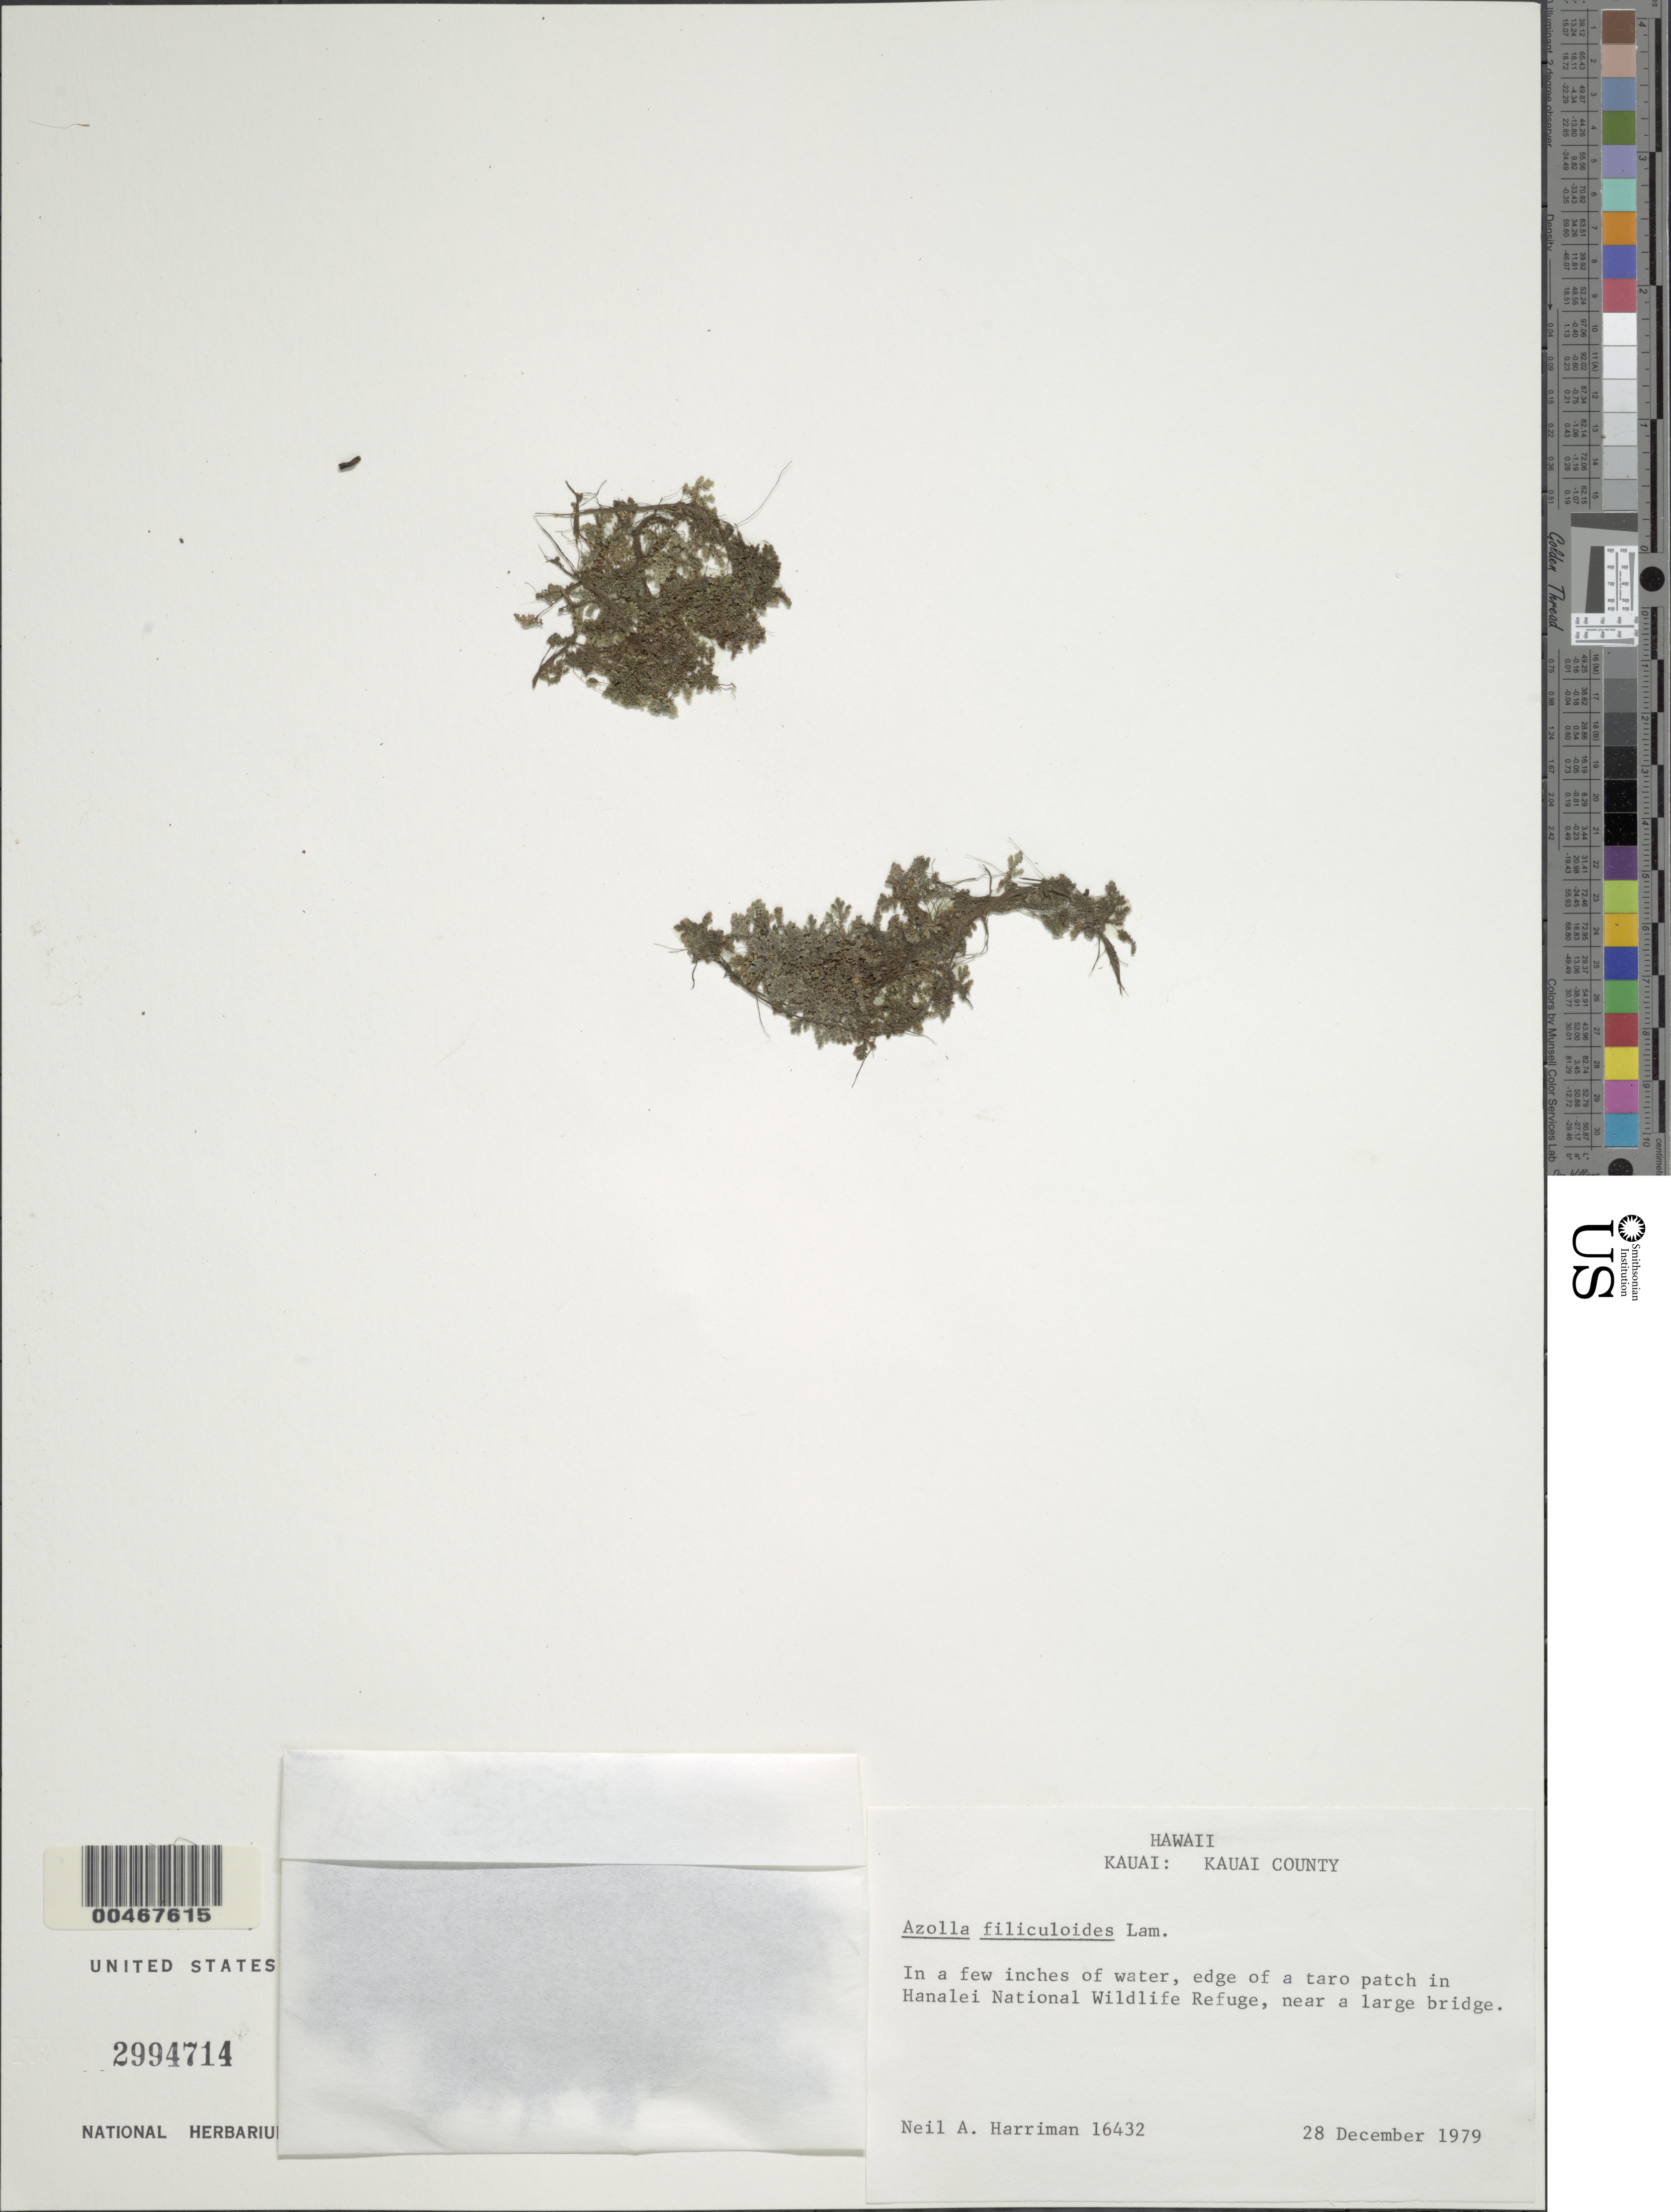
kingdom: Plantae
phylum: Tracheophyta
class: Polypodiopsida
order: Salviniales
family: Salviniaceae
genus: Azolla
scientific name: Azolla filiculoides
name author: Lam.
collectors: N. A. Harriman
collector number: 16432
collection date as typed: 28 Dec 1979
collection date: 1979-12-28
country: United States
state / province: Hawaii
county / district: Kauai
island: Kaua'i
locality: In Hanalei National Wildlife Refuge, near large bridge, Kauai County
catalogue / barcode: US 2994714